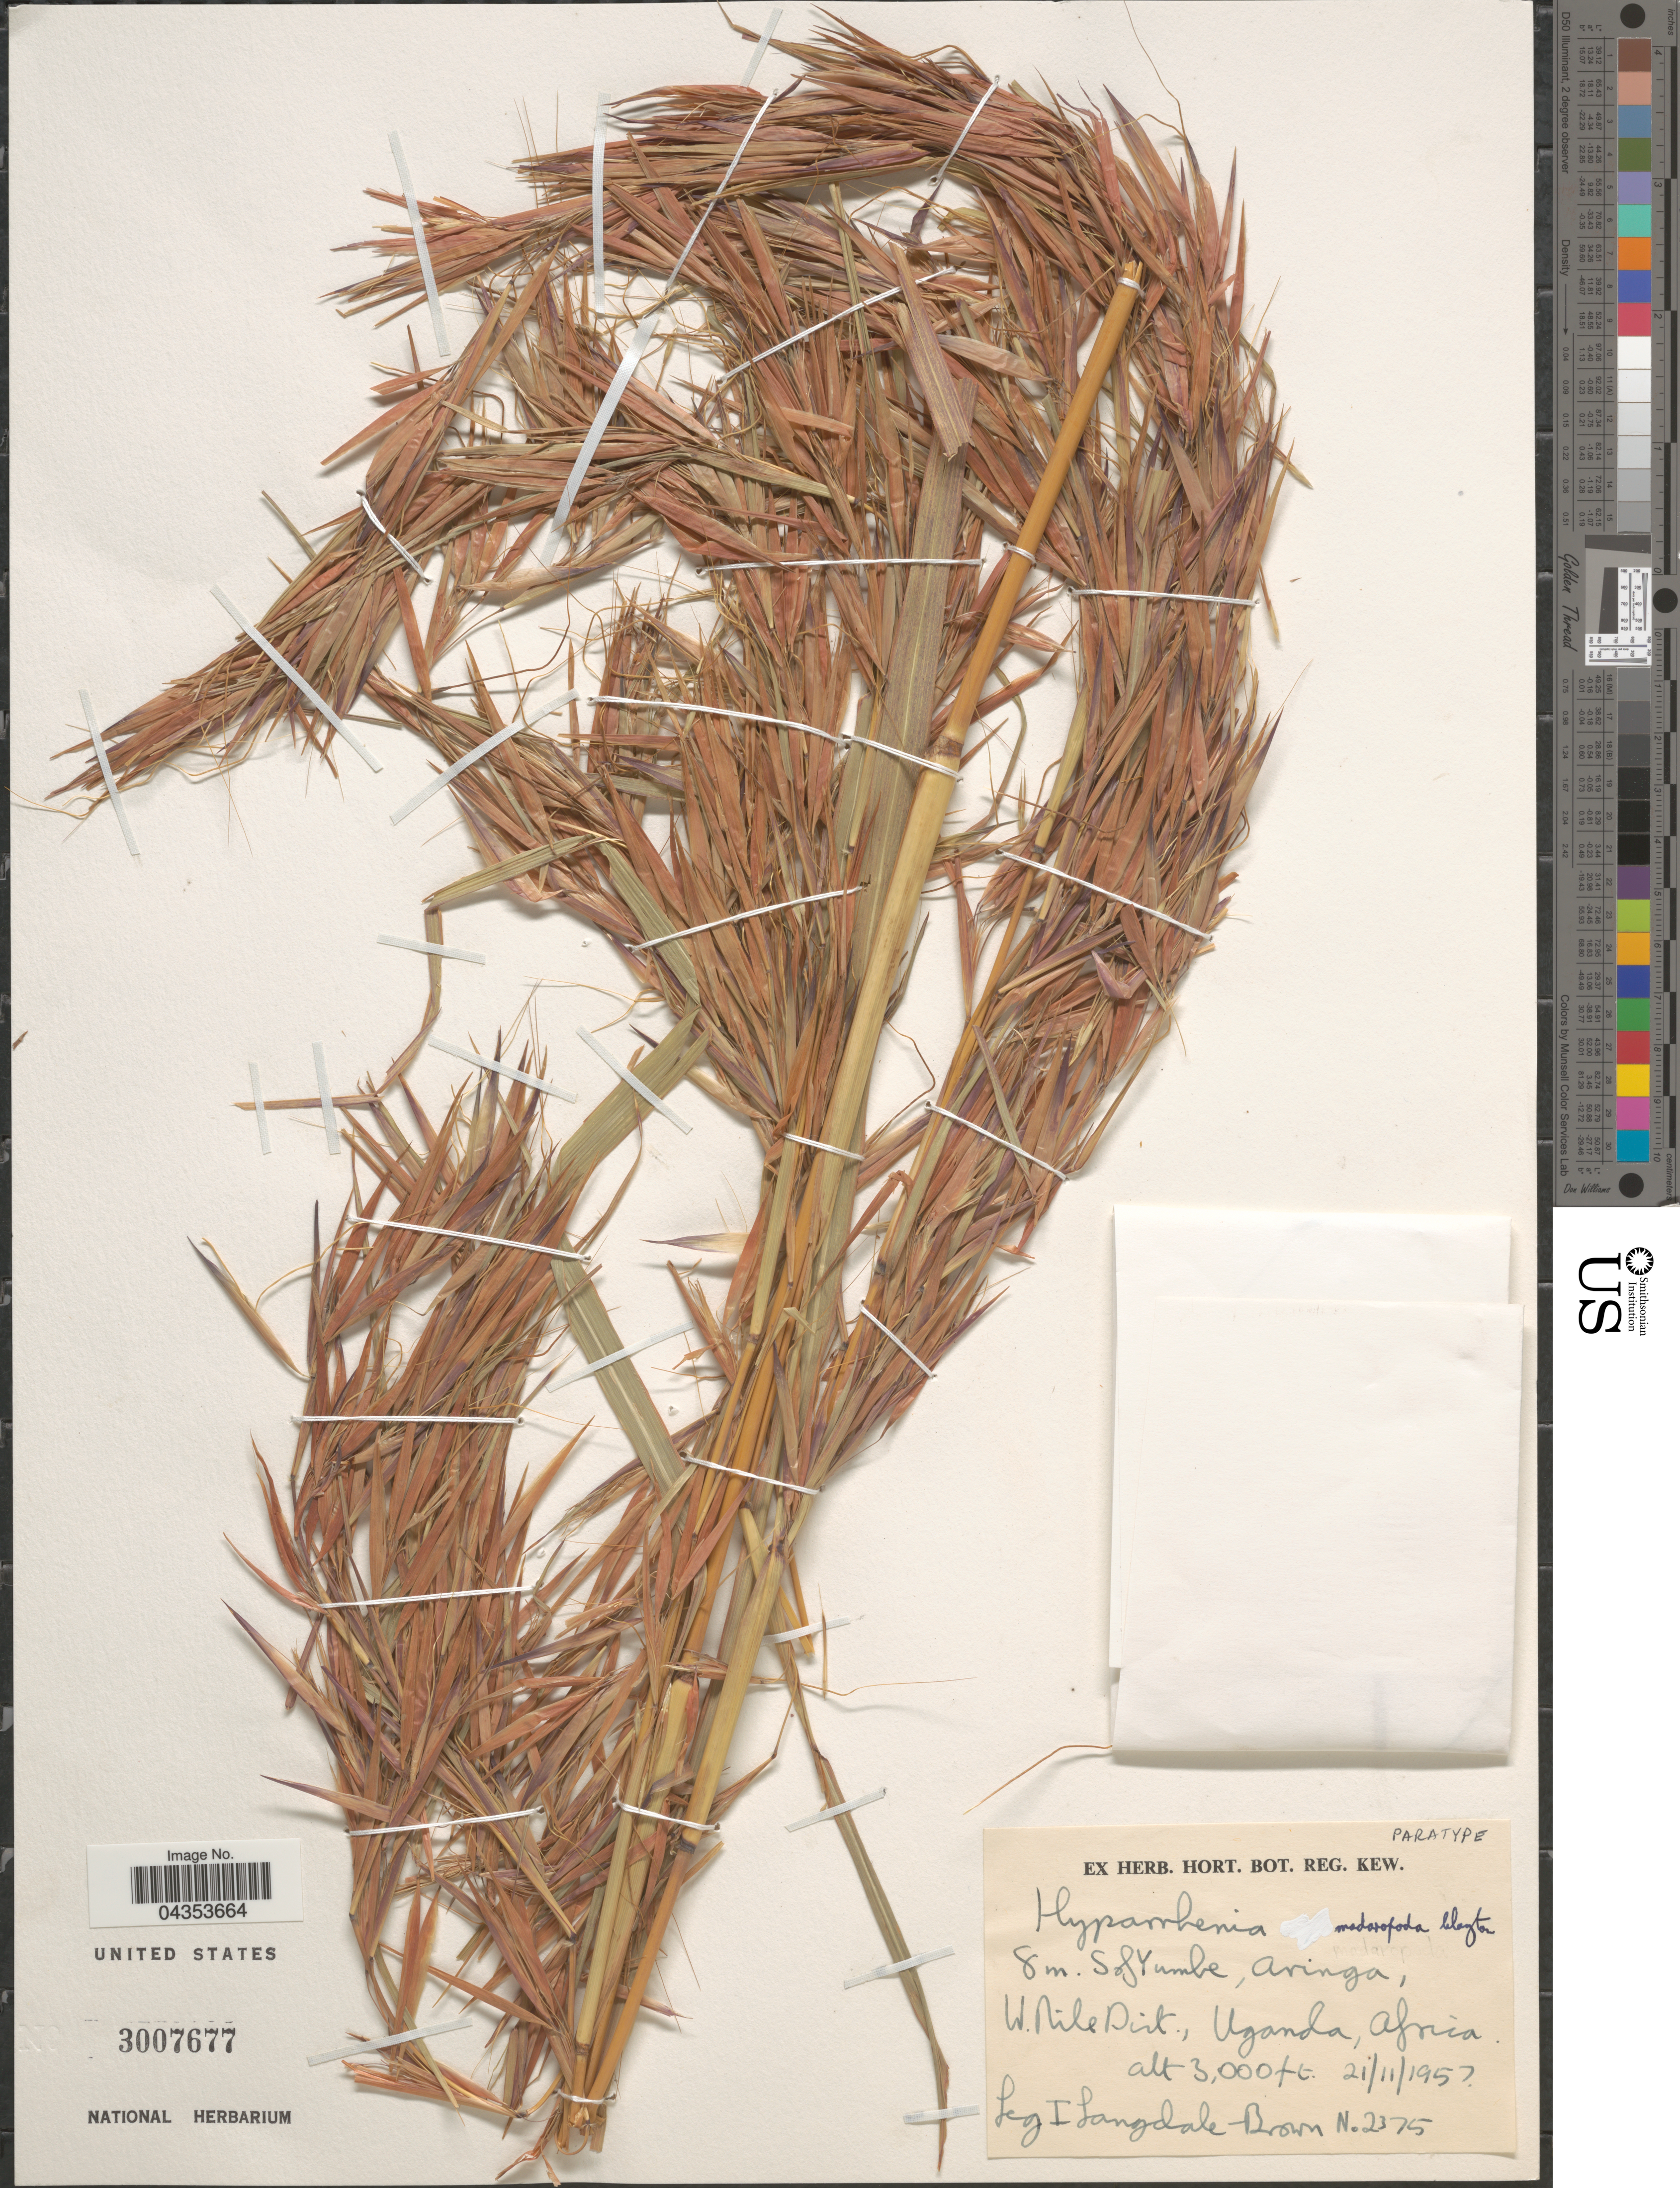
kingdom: Plantae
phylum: Tracheophyta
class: Liliopsida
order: Poales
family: Poaceae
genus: Hyparrhenia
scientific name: Hyparrhenia madaropoda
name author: Clayton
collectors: L. Brown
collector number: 2375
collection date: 1957-11-21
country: Uganda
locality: W. Nile Dist.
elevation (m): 914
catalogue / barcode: US 3007677